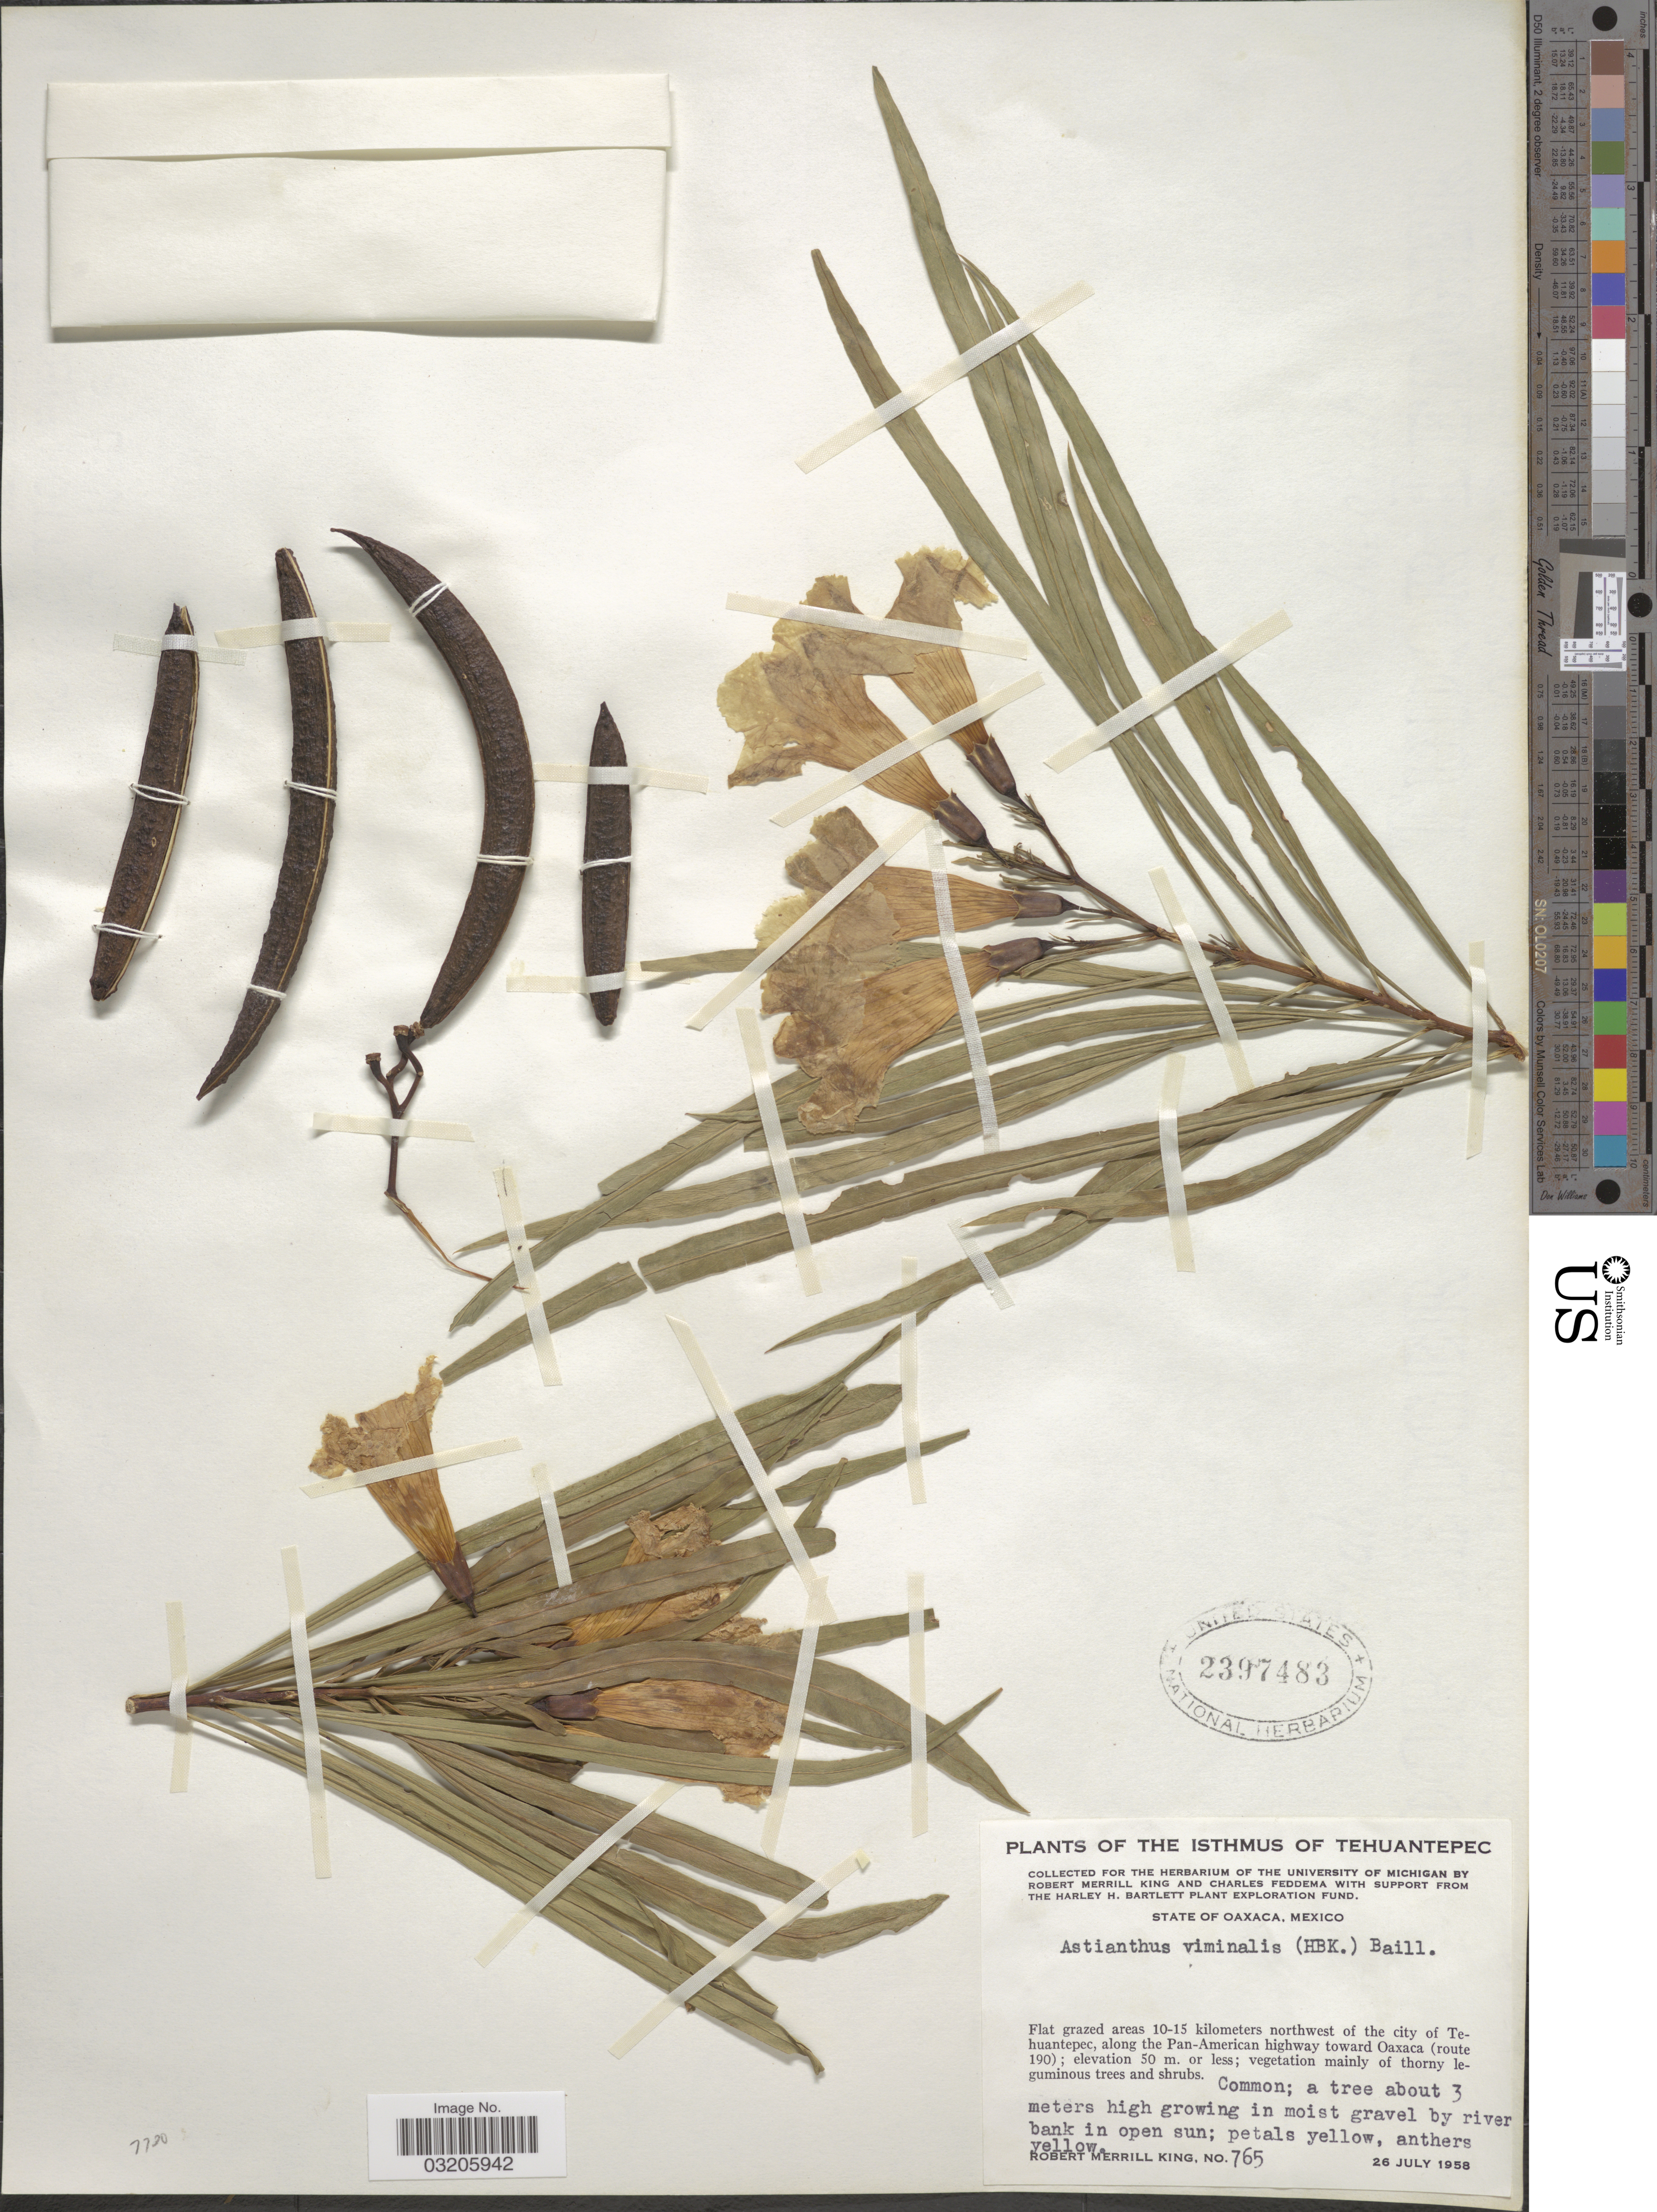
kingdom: Plantae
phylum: Tracheophyta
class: Magnoliopsida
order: Lamiales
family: Bignoniaceae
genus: Astianthus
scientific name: Astianthus viminalis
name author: (Kunth) Baill.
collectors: R. M. King & C. Feddema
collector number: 765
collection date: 1958-07-26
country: Mexico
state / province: Oaxaca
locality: Isthmus of Tehuantepec. Flat grazed areas 10-15 kilometers northwest of the city of Tehuantepec, along the Pan-American highway toward Oaxaca (route 190).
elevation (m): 50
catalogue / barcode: US 2397483